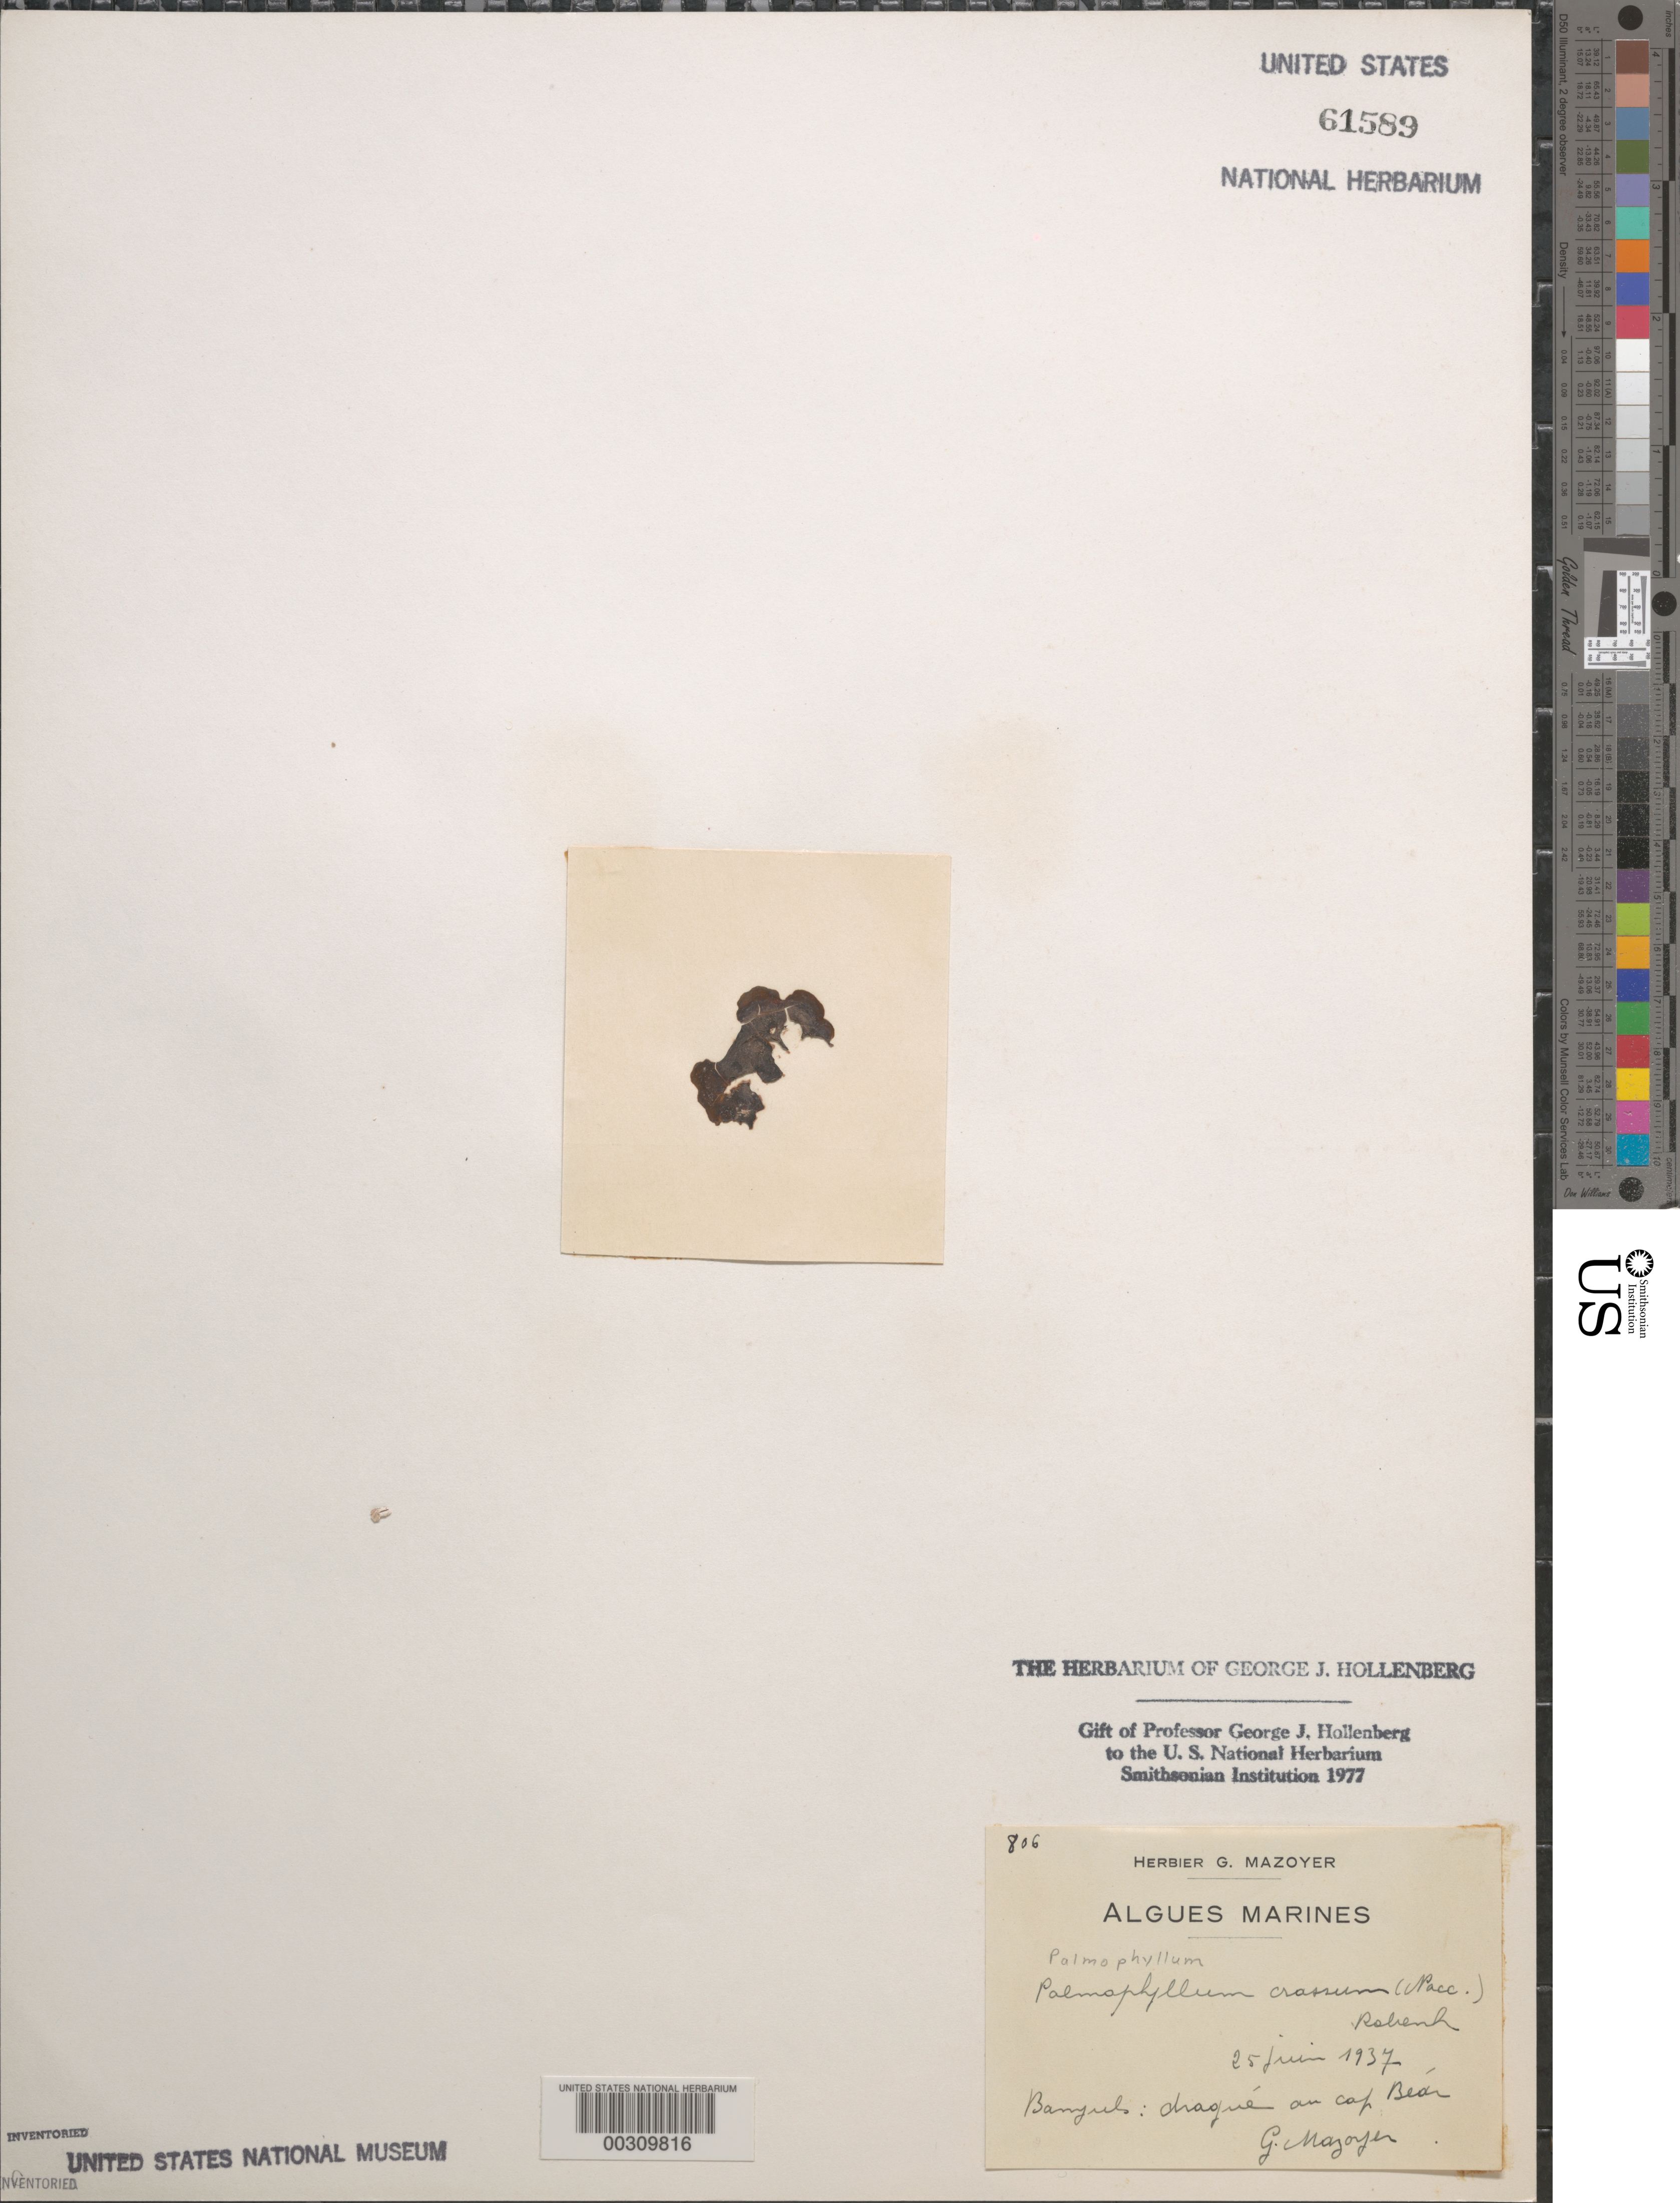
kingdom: Plantae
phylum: Chlorophyta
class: Palmophyllophyceae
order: Palmophyllales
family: Palmophyllaceae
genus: Palmophyllum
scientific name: Palmophyllum crassum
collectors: G. Feldman-Mazoyer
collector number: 806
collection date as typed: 25 Jun 1937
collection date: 1937-06-25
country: France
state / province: Occitanie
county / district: Pyrénées-Orientales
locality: Banyuls-sur-Mer, Cap Bear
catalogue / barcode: US 61589